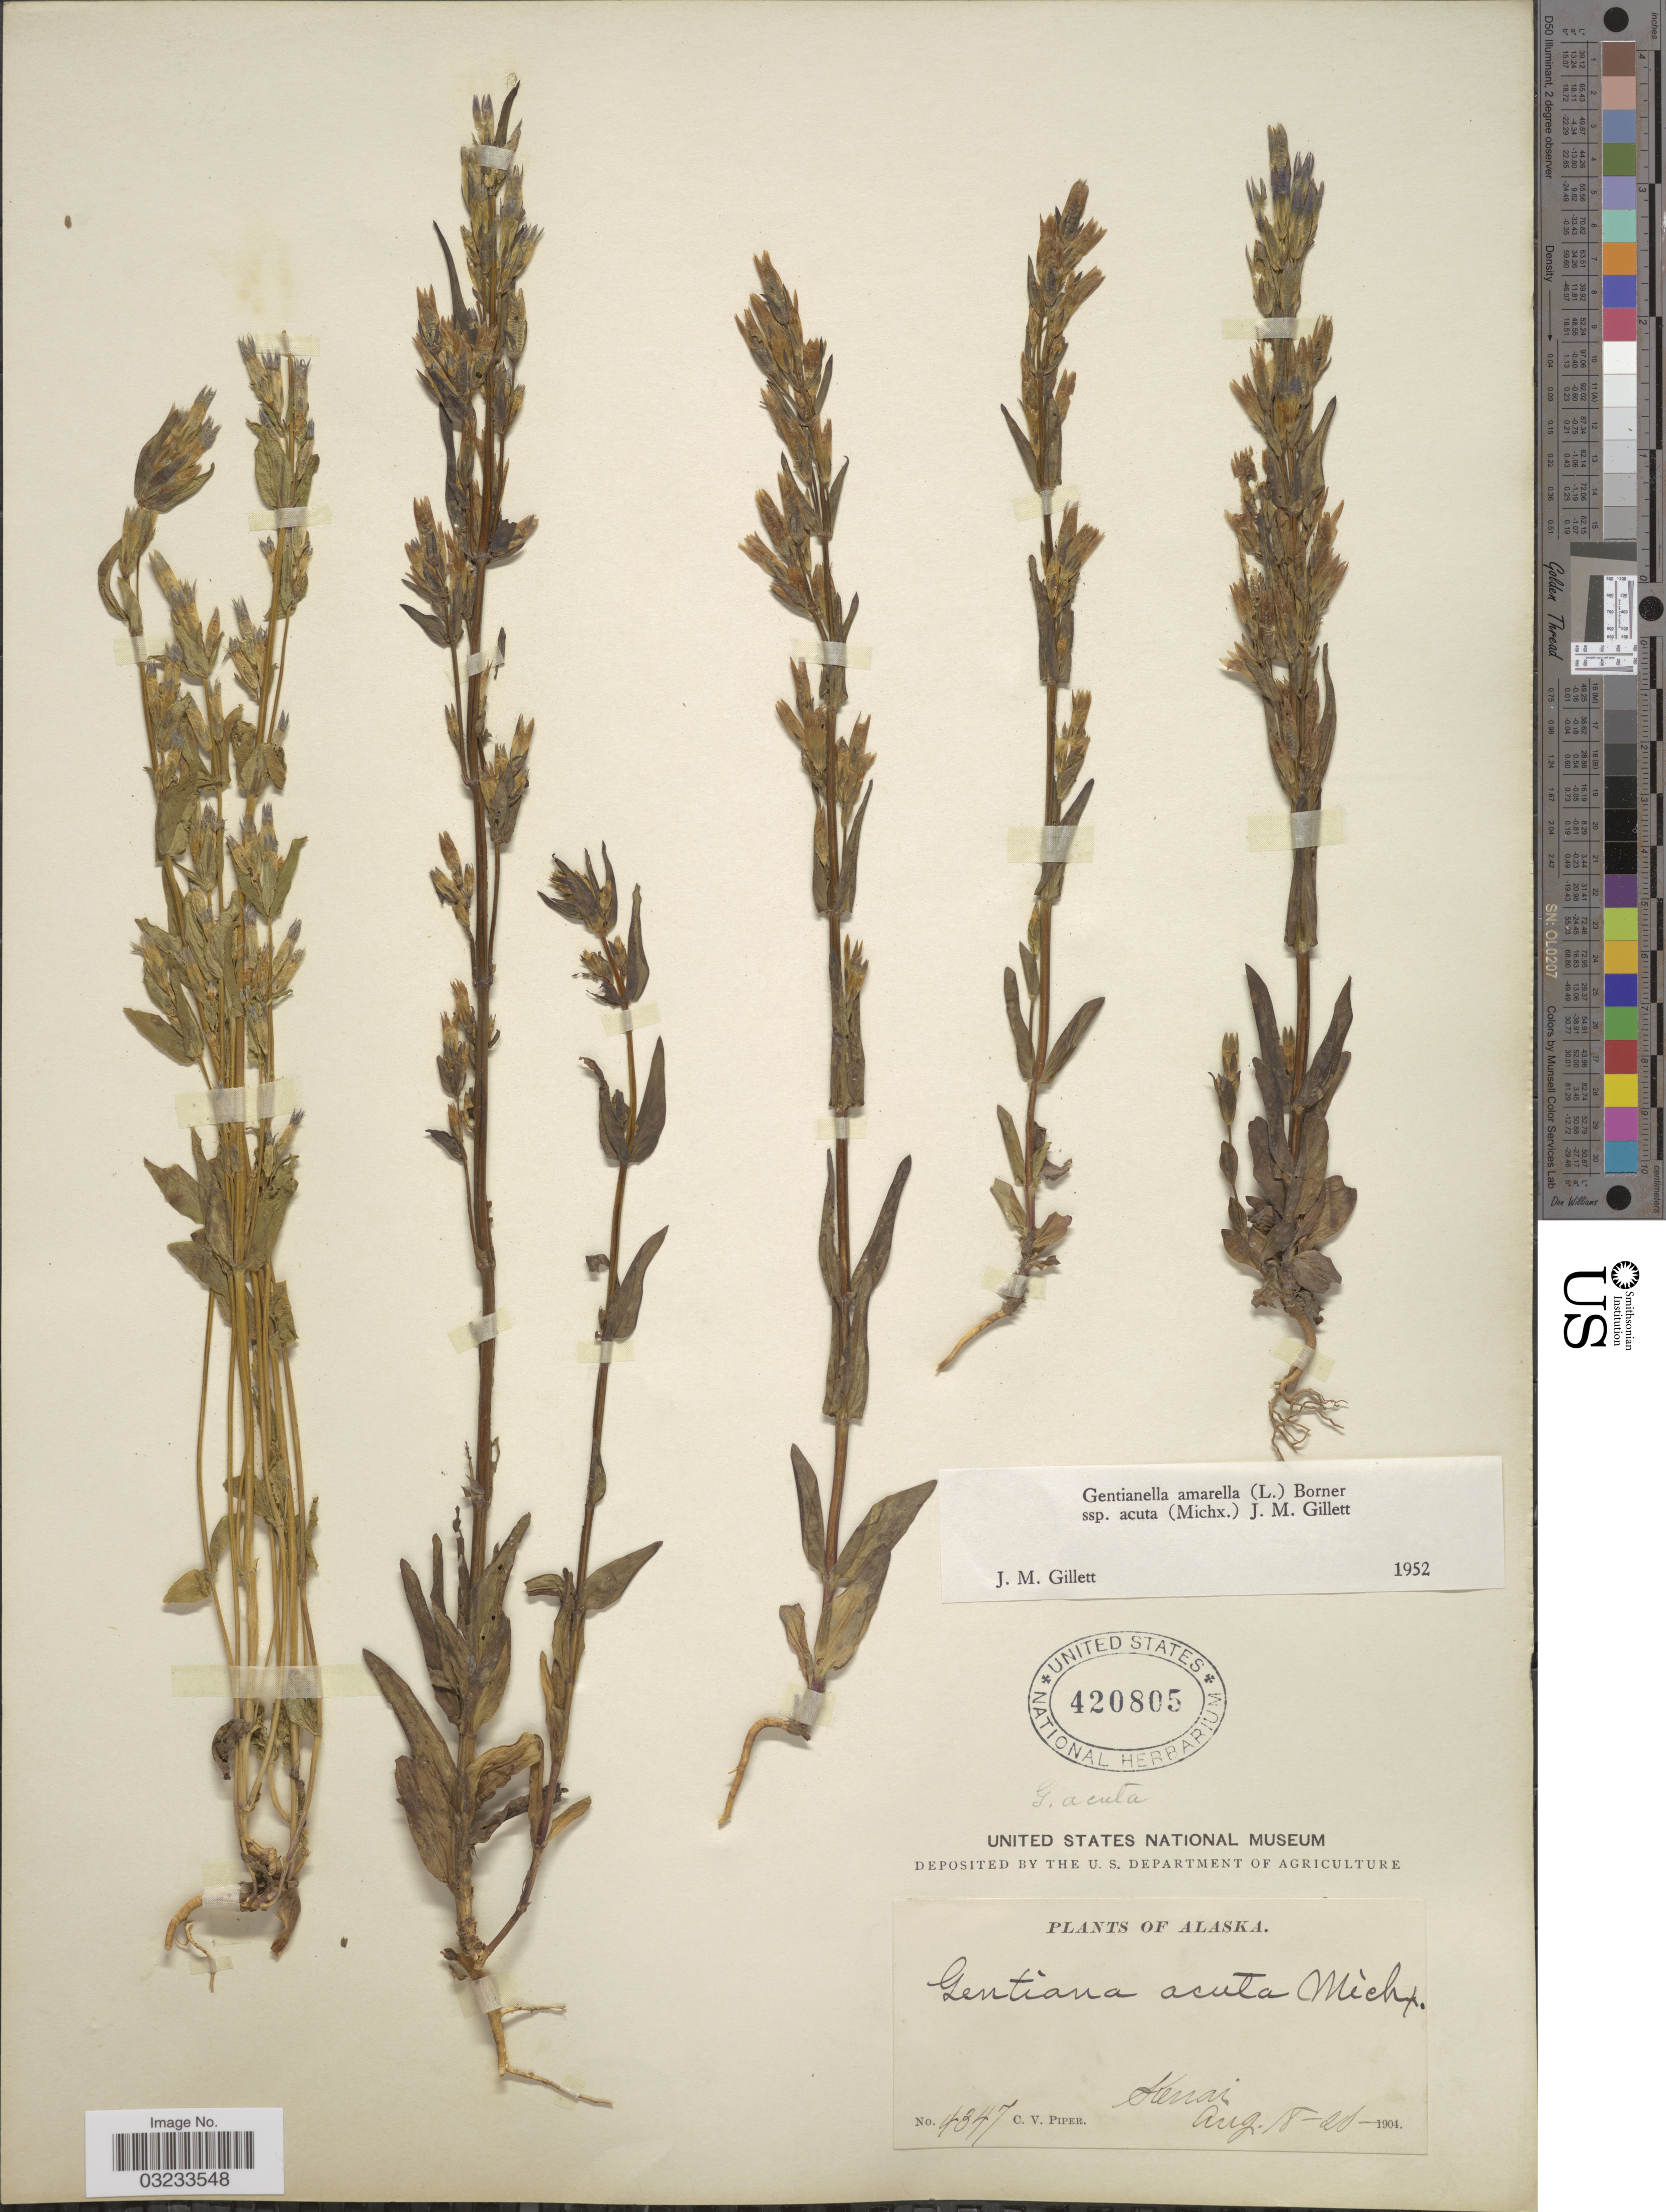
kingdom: Plantae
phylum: Tracheophyta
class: Magnoliopsida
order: Gentianales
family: Gentianaceae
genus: Gentiana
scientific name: Gentiana acuta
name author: Michx.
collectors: C. V. Piper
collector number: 4347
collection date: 1904-08-18/1904-08-20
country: United States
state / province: Alaska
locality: Kenai.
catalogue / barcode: US 420805